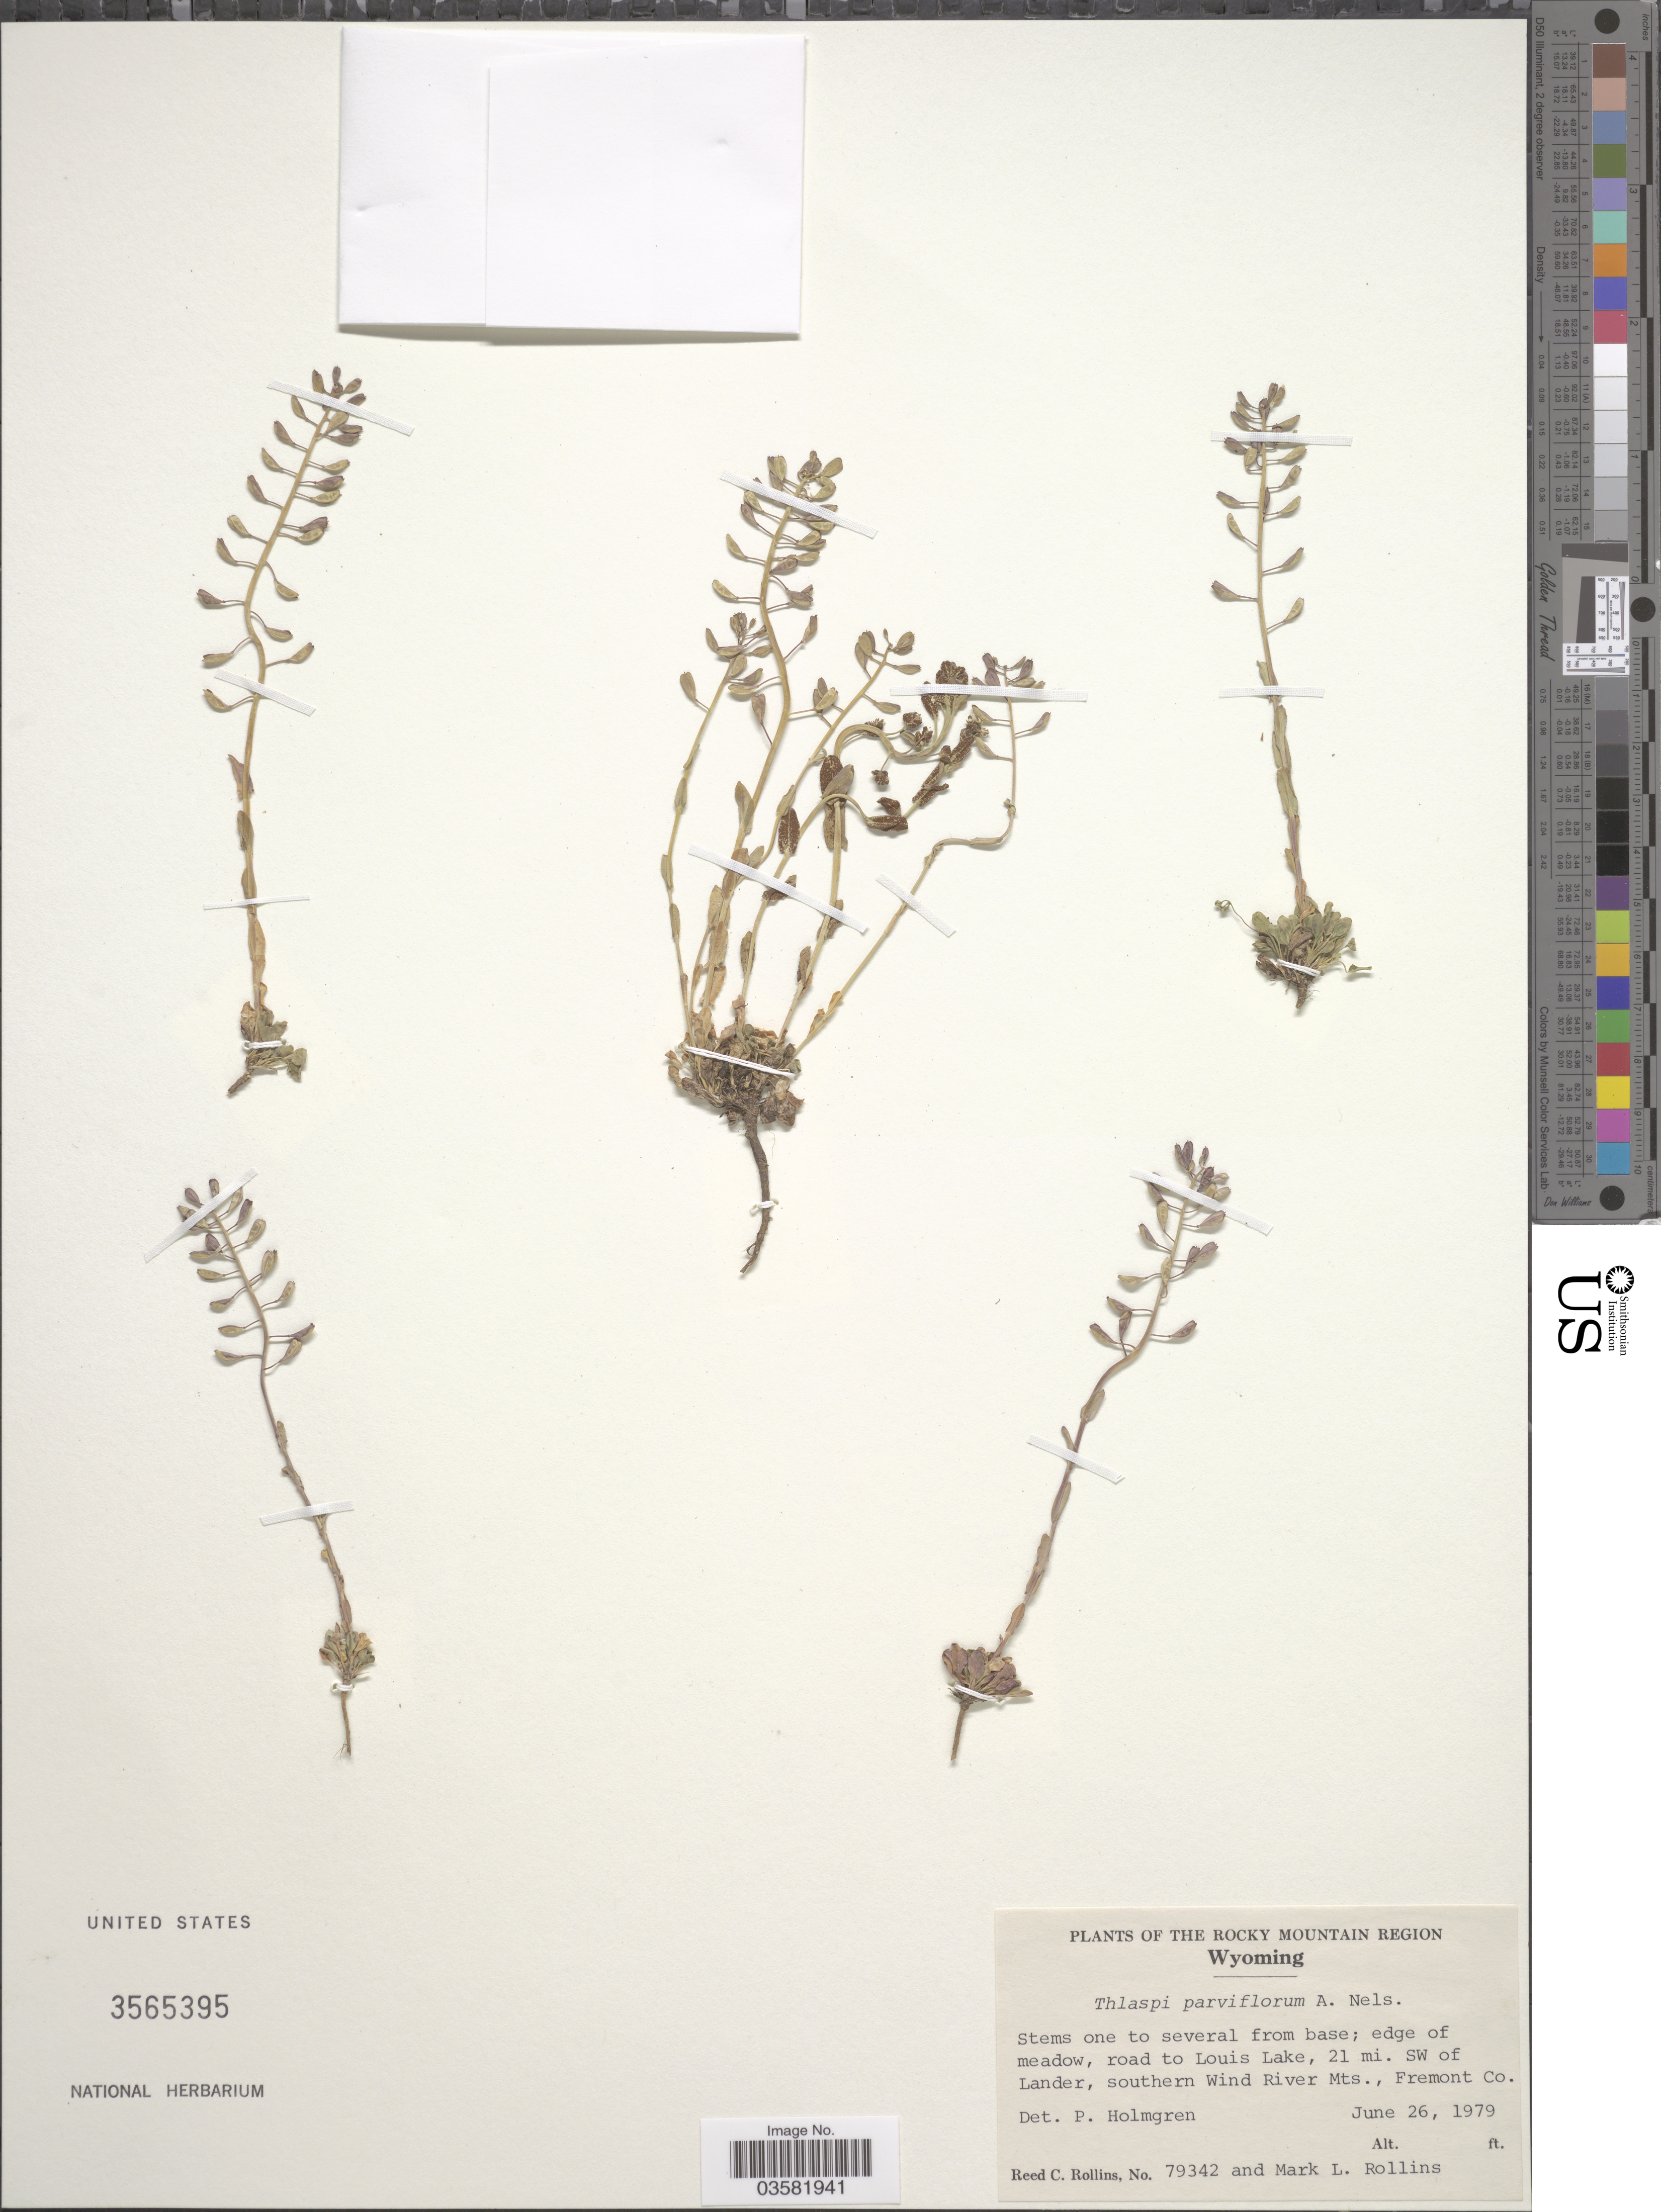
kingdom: Plantae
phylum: Tracheophyta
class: Magnoliopsida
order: Brassicales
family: Brassicaceae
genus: Thlaspi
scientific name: Thlaspi parviflorum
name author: A. Nelson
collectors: R. C. Rollins & M. Rollins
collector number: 79342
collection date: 1979-06-26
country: United States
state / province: Wyoming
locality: The Rocky Mountain Region. Road to Louis Lake, 21 mi. SW of Lander, southern Wind River Mts., Fremont Co.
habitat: edge of meadow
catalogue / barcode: US 3565395